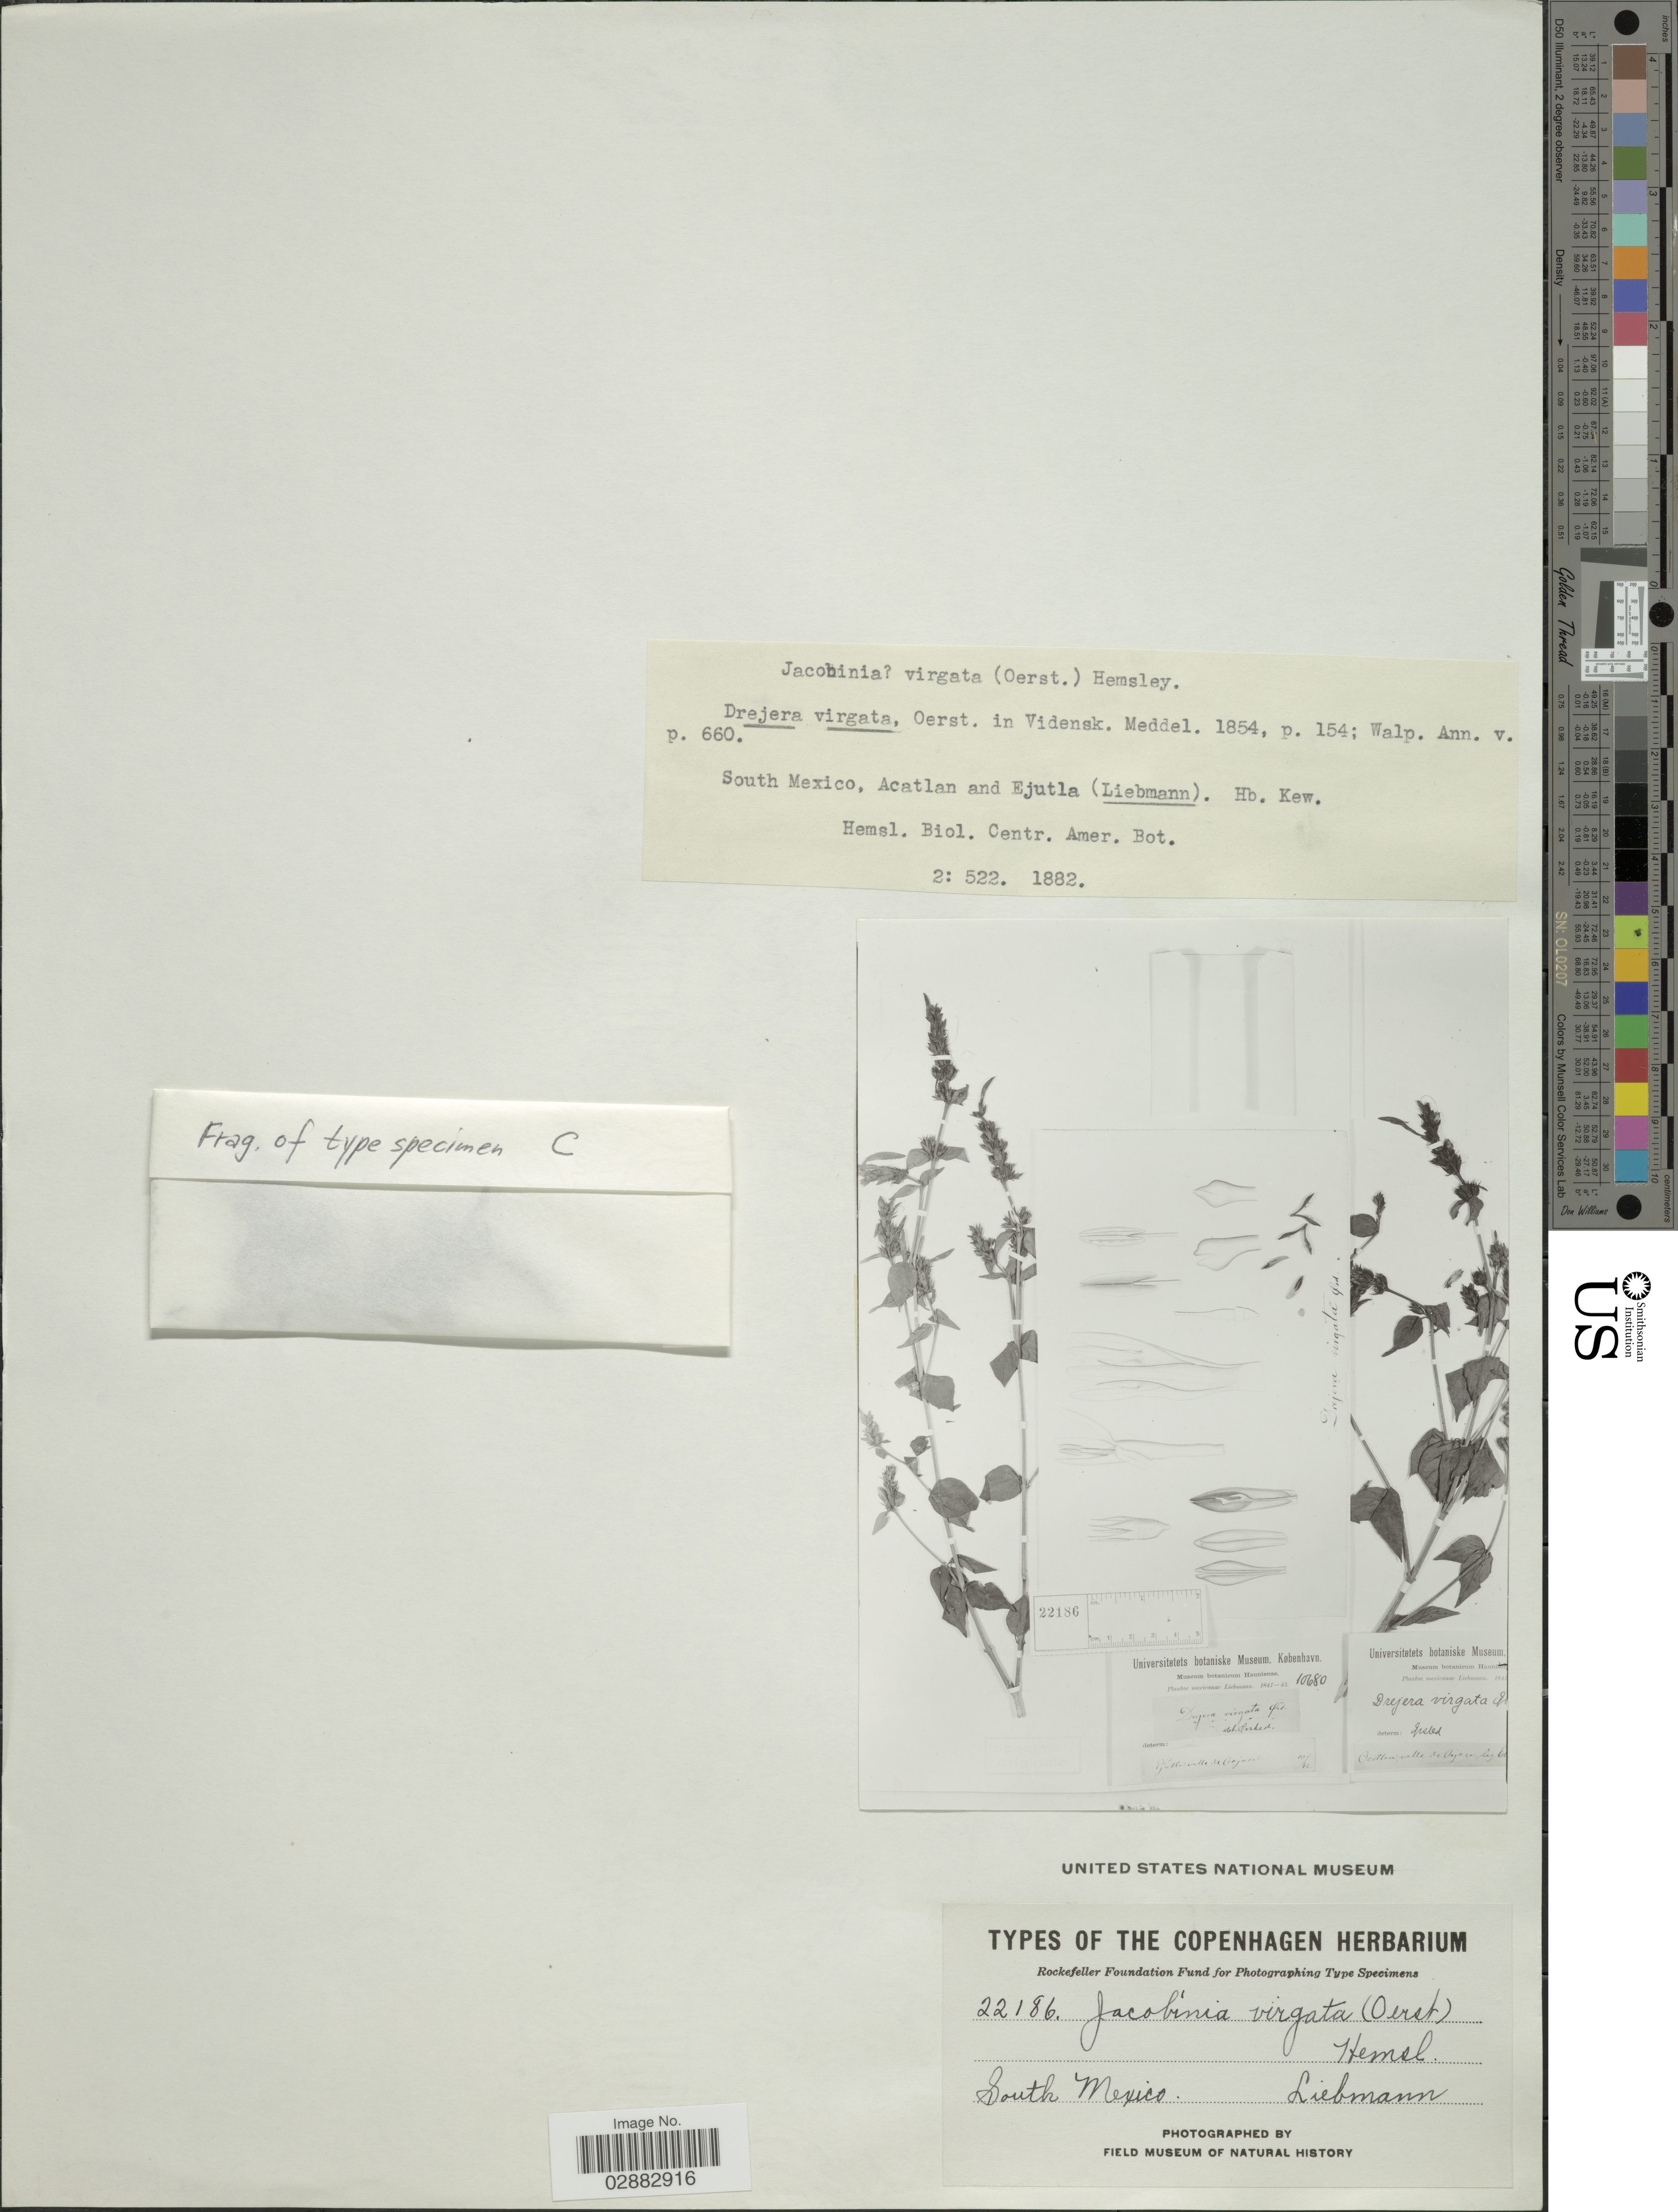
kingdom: Plantae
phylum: Tracheophyta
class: Magnoliopsida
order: Lamiales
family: Acanthaceae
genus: Jacobinia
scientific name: Jacobinia virgata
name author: (Oerst.) Hemsl.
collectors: Liebmann, --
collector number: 10680/22186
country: Mexico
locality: South Mexico.